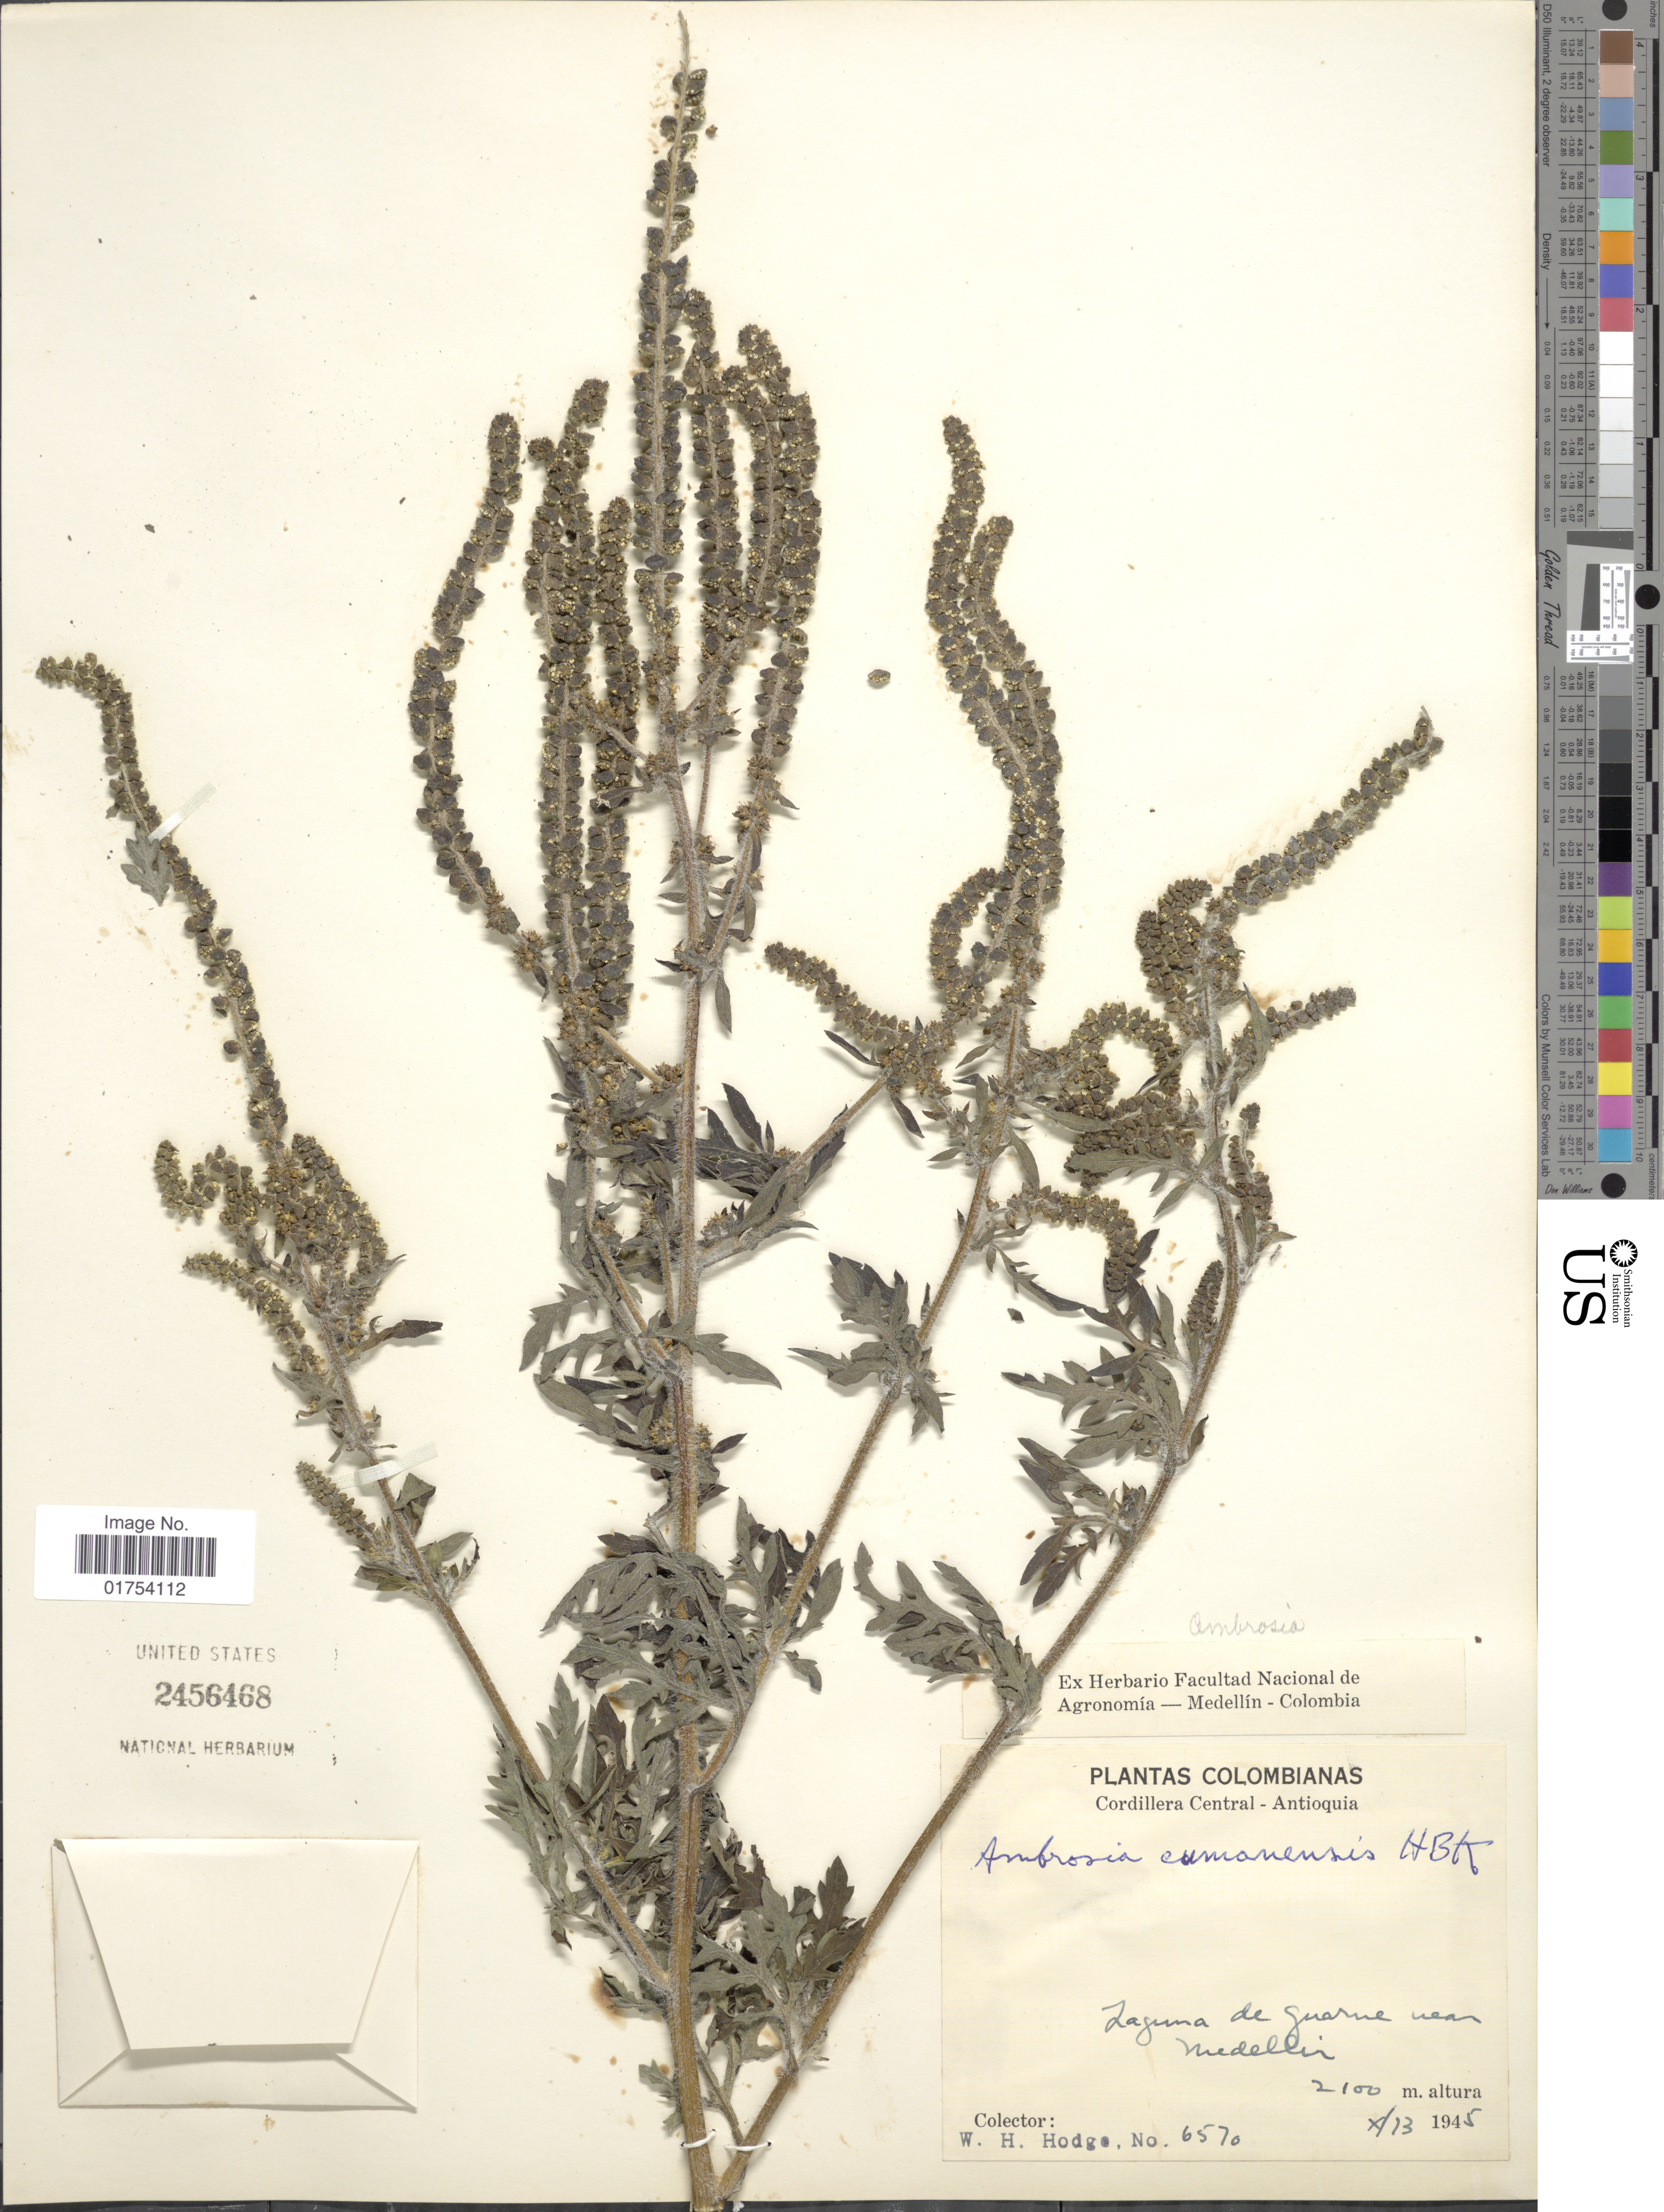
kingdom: Plantae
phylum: Tracheophyta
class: Magnoliopsida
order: Asterales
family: Asteraceae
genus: Ambrosia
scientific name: Ambrosia peruviana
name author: Willd.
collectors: W. Hodge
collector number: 6570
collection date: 1945-10-13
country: Colombia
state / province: Antioquia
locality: Cordillera Central, Laguna de Guarne near Medellin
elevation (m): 2100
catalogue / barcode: US 2456468